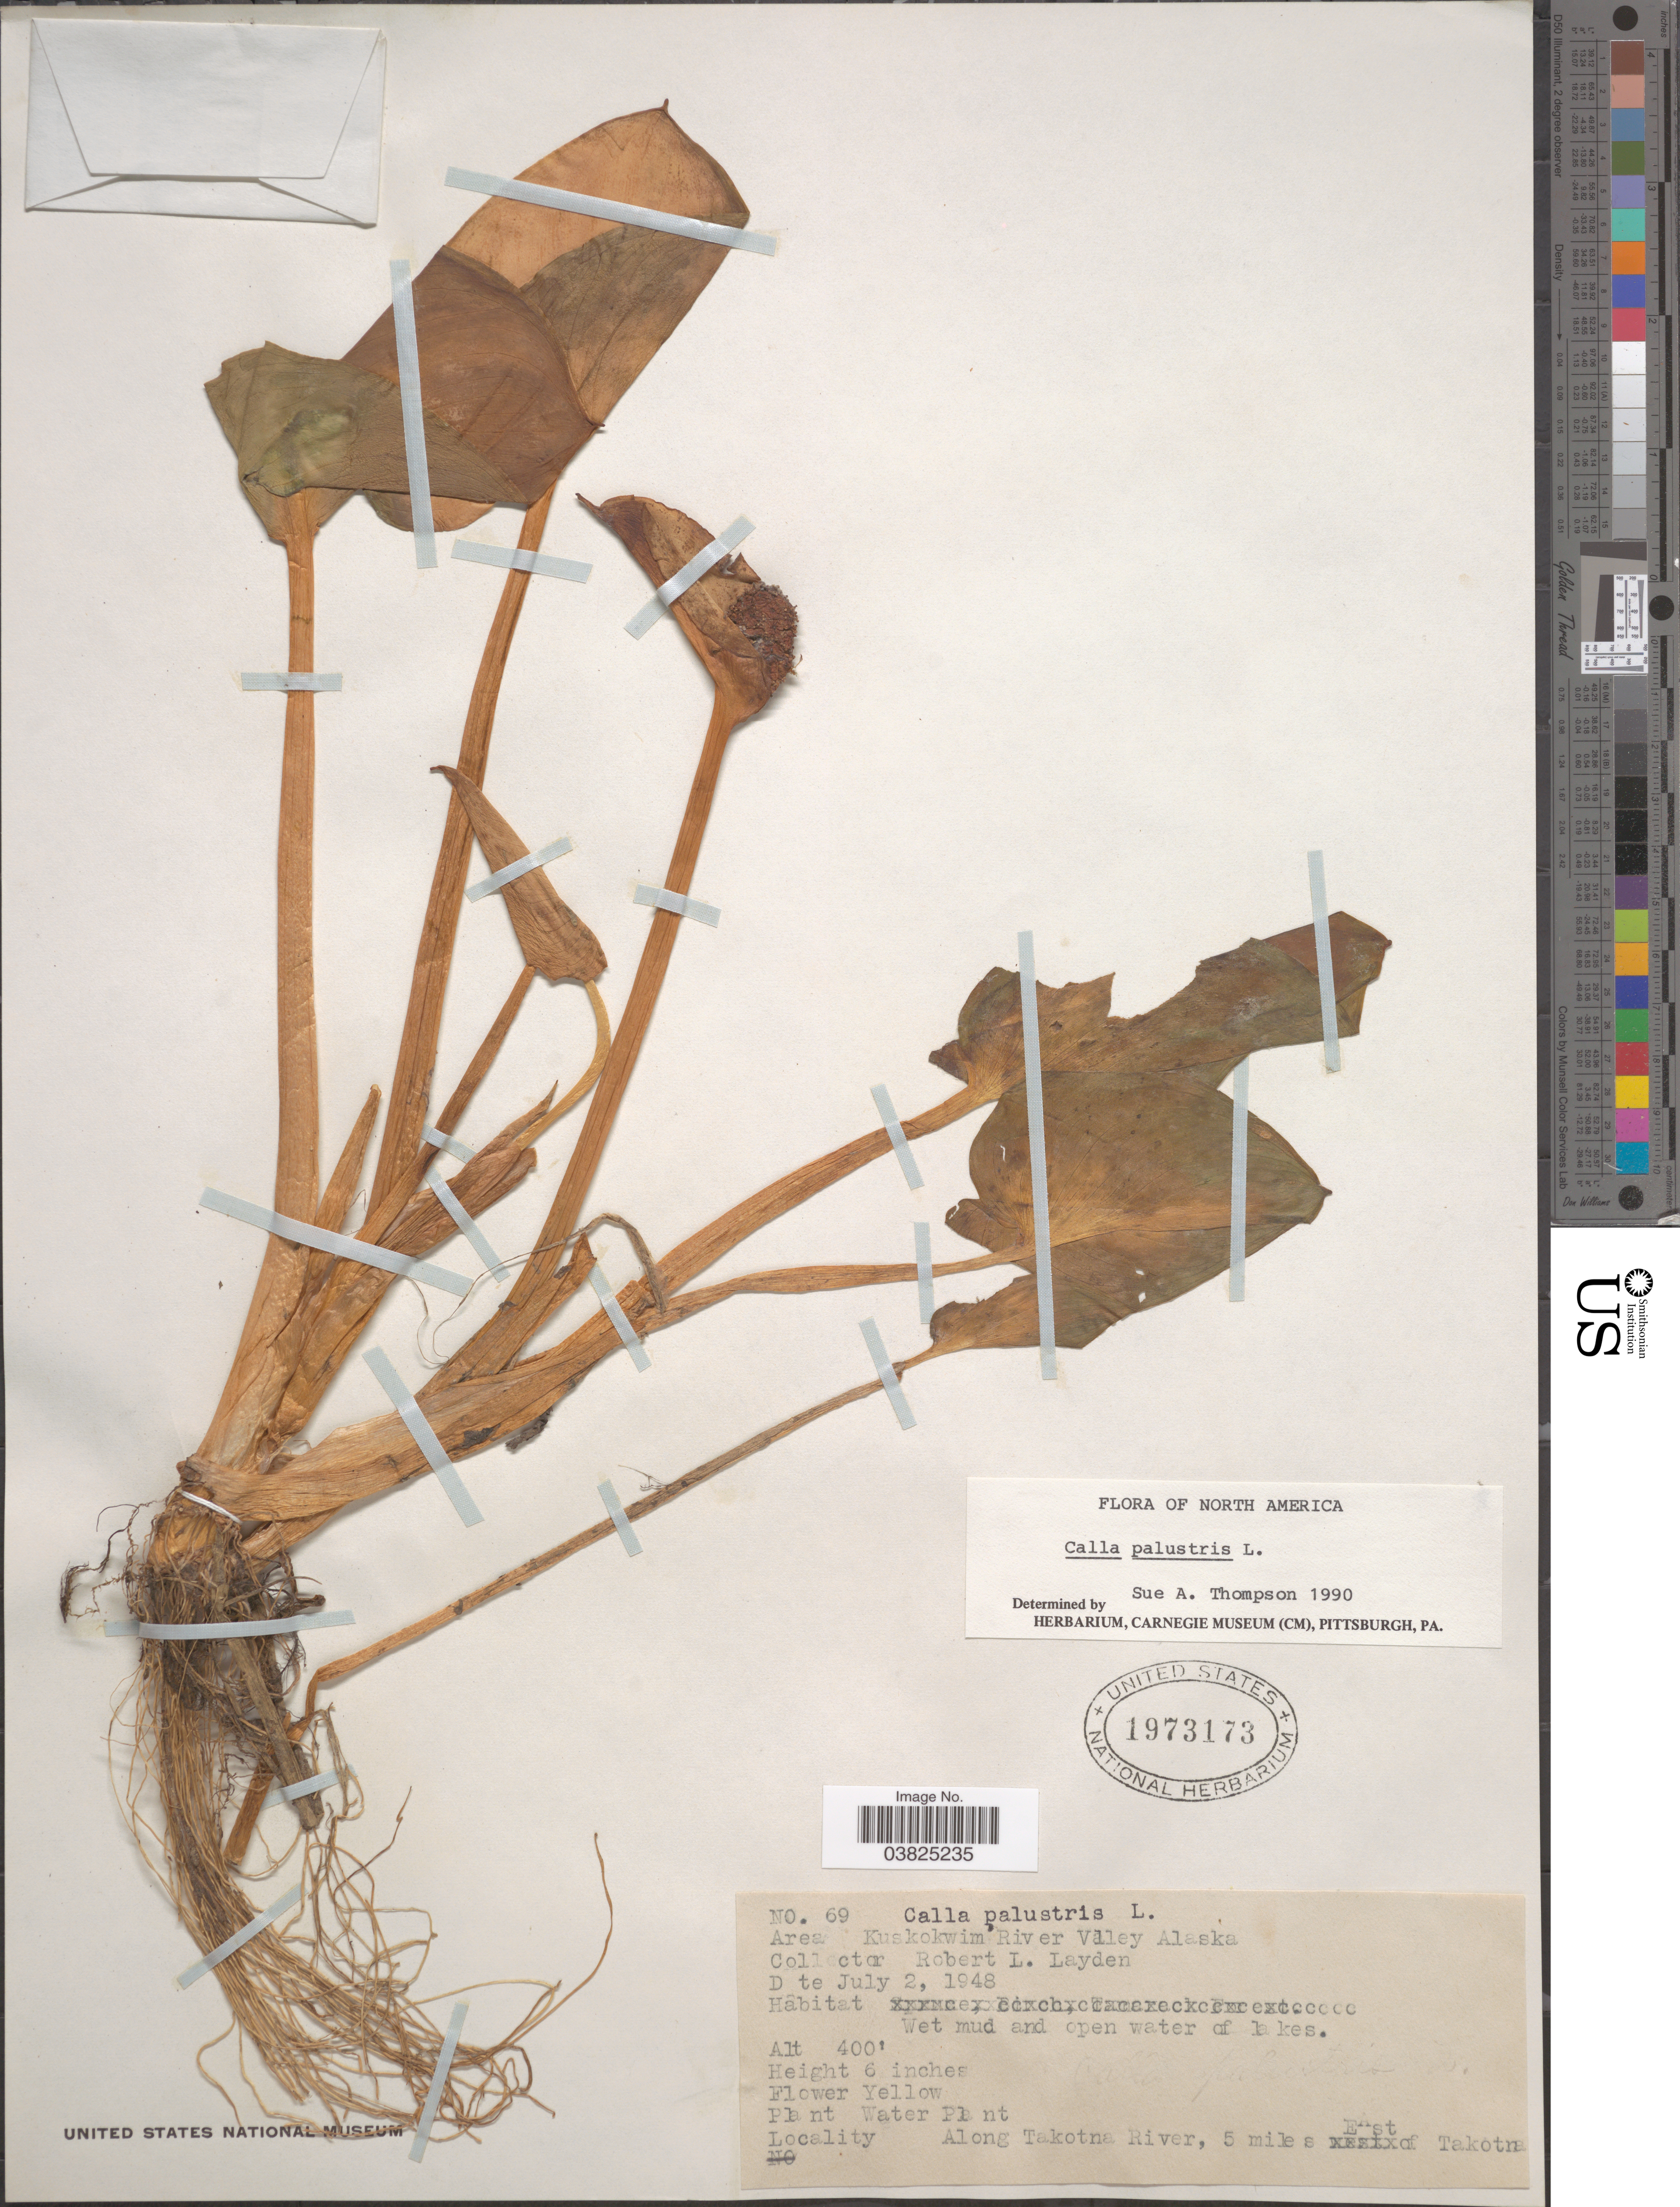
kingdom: Plantae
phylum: Tracheophyta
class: Liliopsida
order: Alismatales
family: Araceae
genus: Calla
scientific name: Calla palustris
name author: L.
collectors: R. Layden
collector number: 69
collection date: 1948-07-02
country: United States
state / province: Alaska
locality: Area Kuskokwim River Valley. Along Takotna River, 5 miles East Takotna.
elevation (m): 122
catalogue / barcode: US 1973173